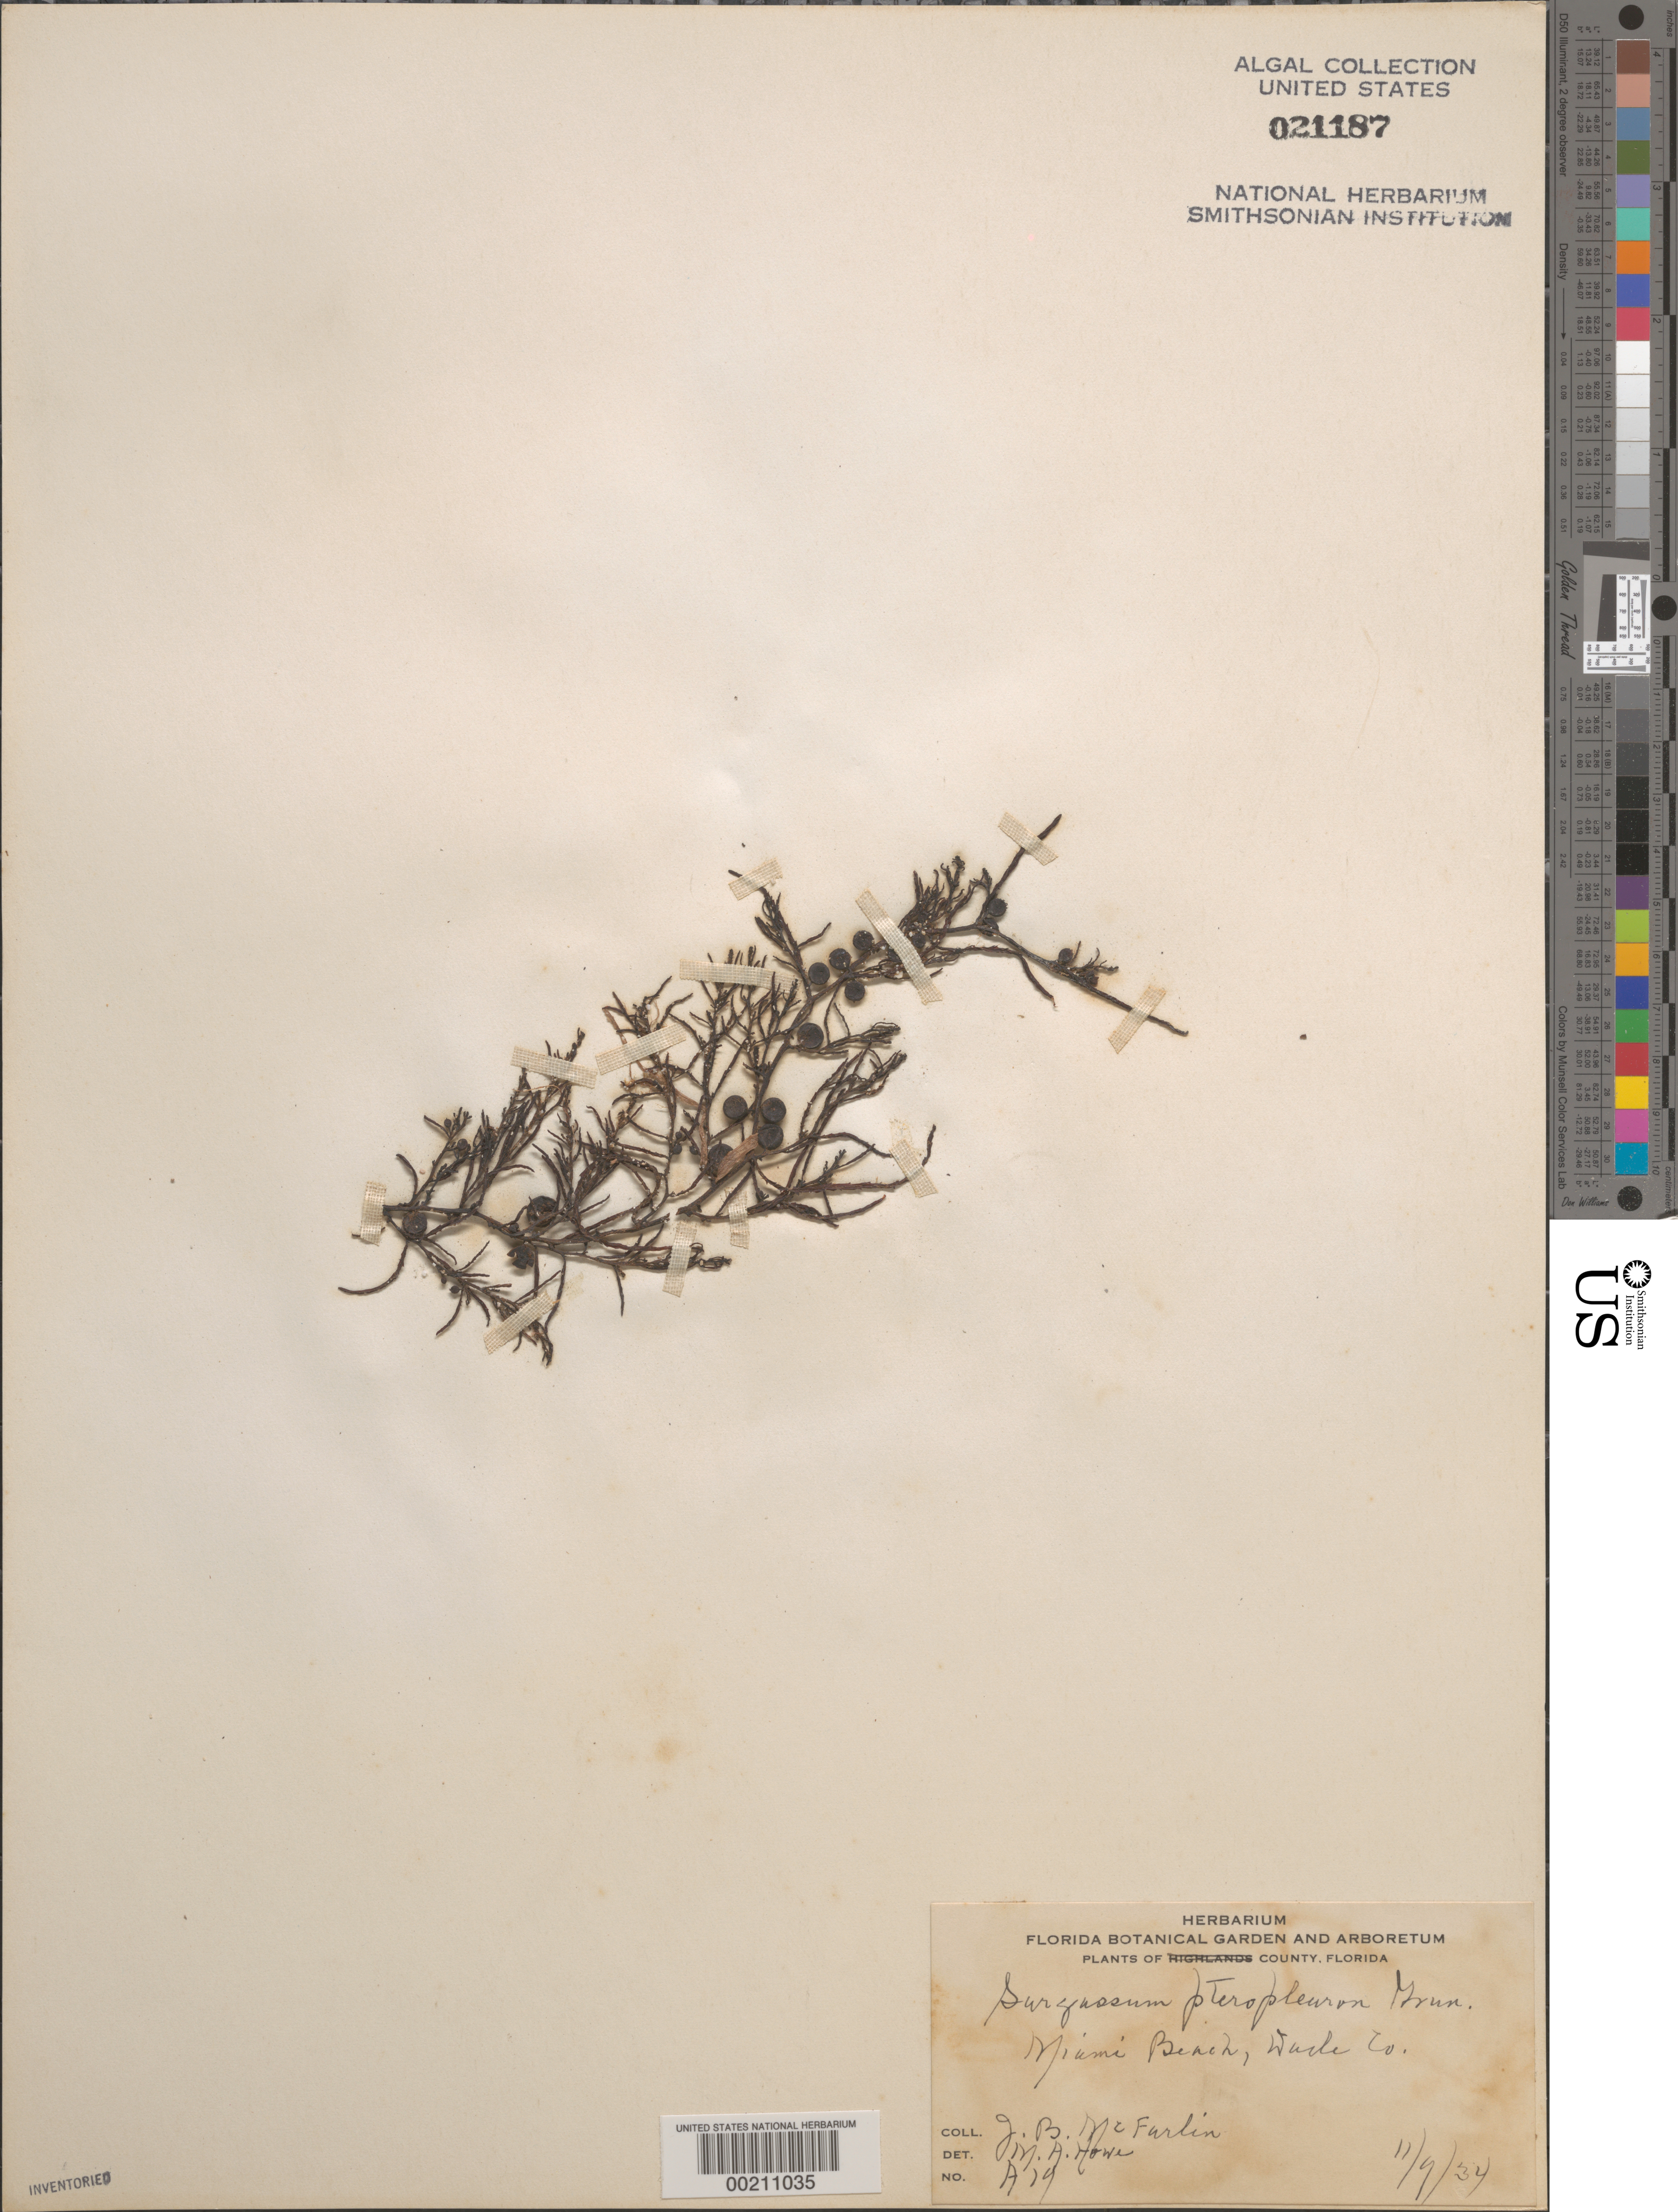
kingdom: Chromista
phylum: Ochrophyta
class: Phaeophyceae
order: Fucales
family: Sargassaceae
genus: Sargassum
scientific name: Sargassum pteropleuron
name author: Grunow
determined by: Howe, M. A.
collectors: J. McFarlin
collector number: A19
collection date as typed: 09 Nov 1934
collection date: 1934-11-09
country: United States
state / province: Florida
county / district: Miami-Dade County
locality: Miami Beach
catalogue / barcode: US 21187